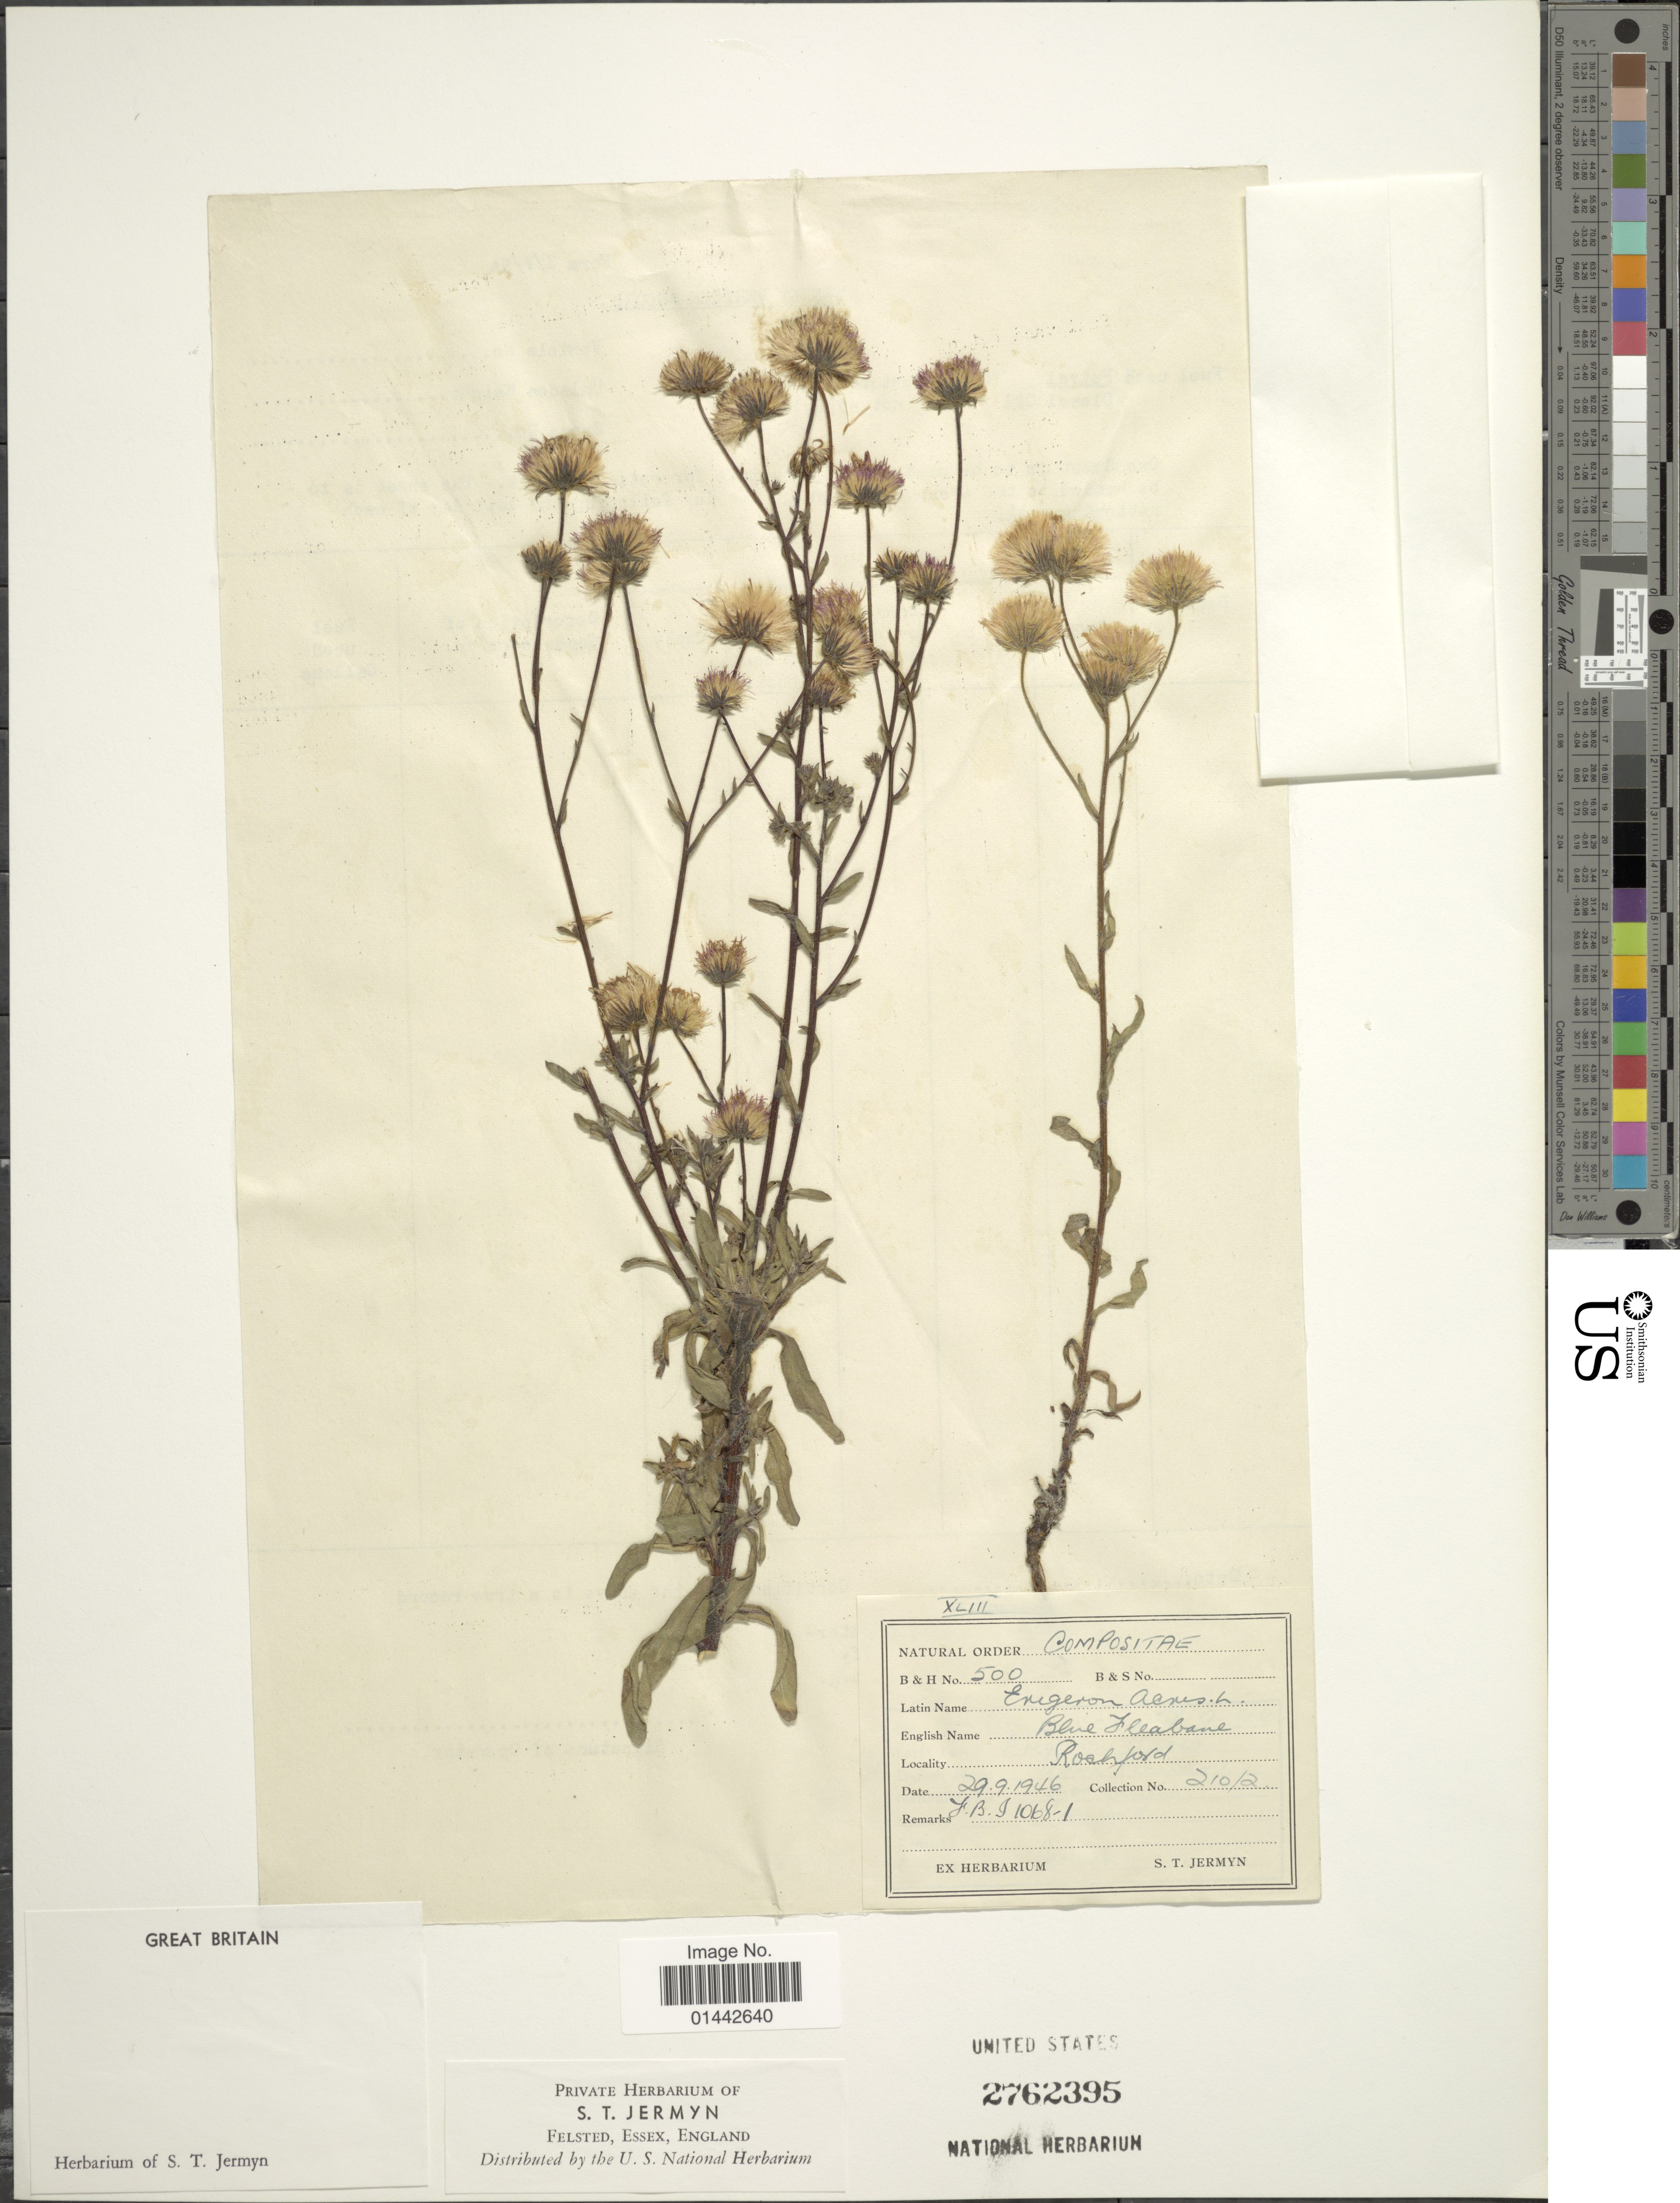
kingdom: Plantae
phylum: Tracheophyta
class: Magnoliopsida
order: Asterales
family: Asteraceae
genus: Erigeron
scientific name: Erigeron acris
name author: L.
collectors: S. Jermyn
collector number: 210/2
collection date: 1946-09-29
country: United Kingdom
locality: Great Brittain, Rochford.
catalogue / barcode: US 2762395